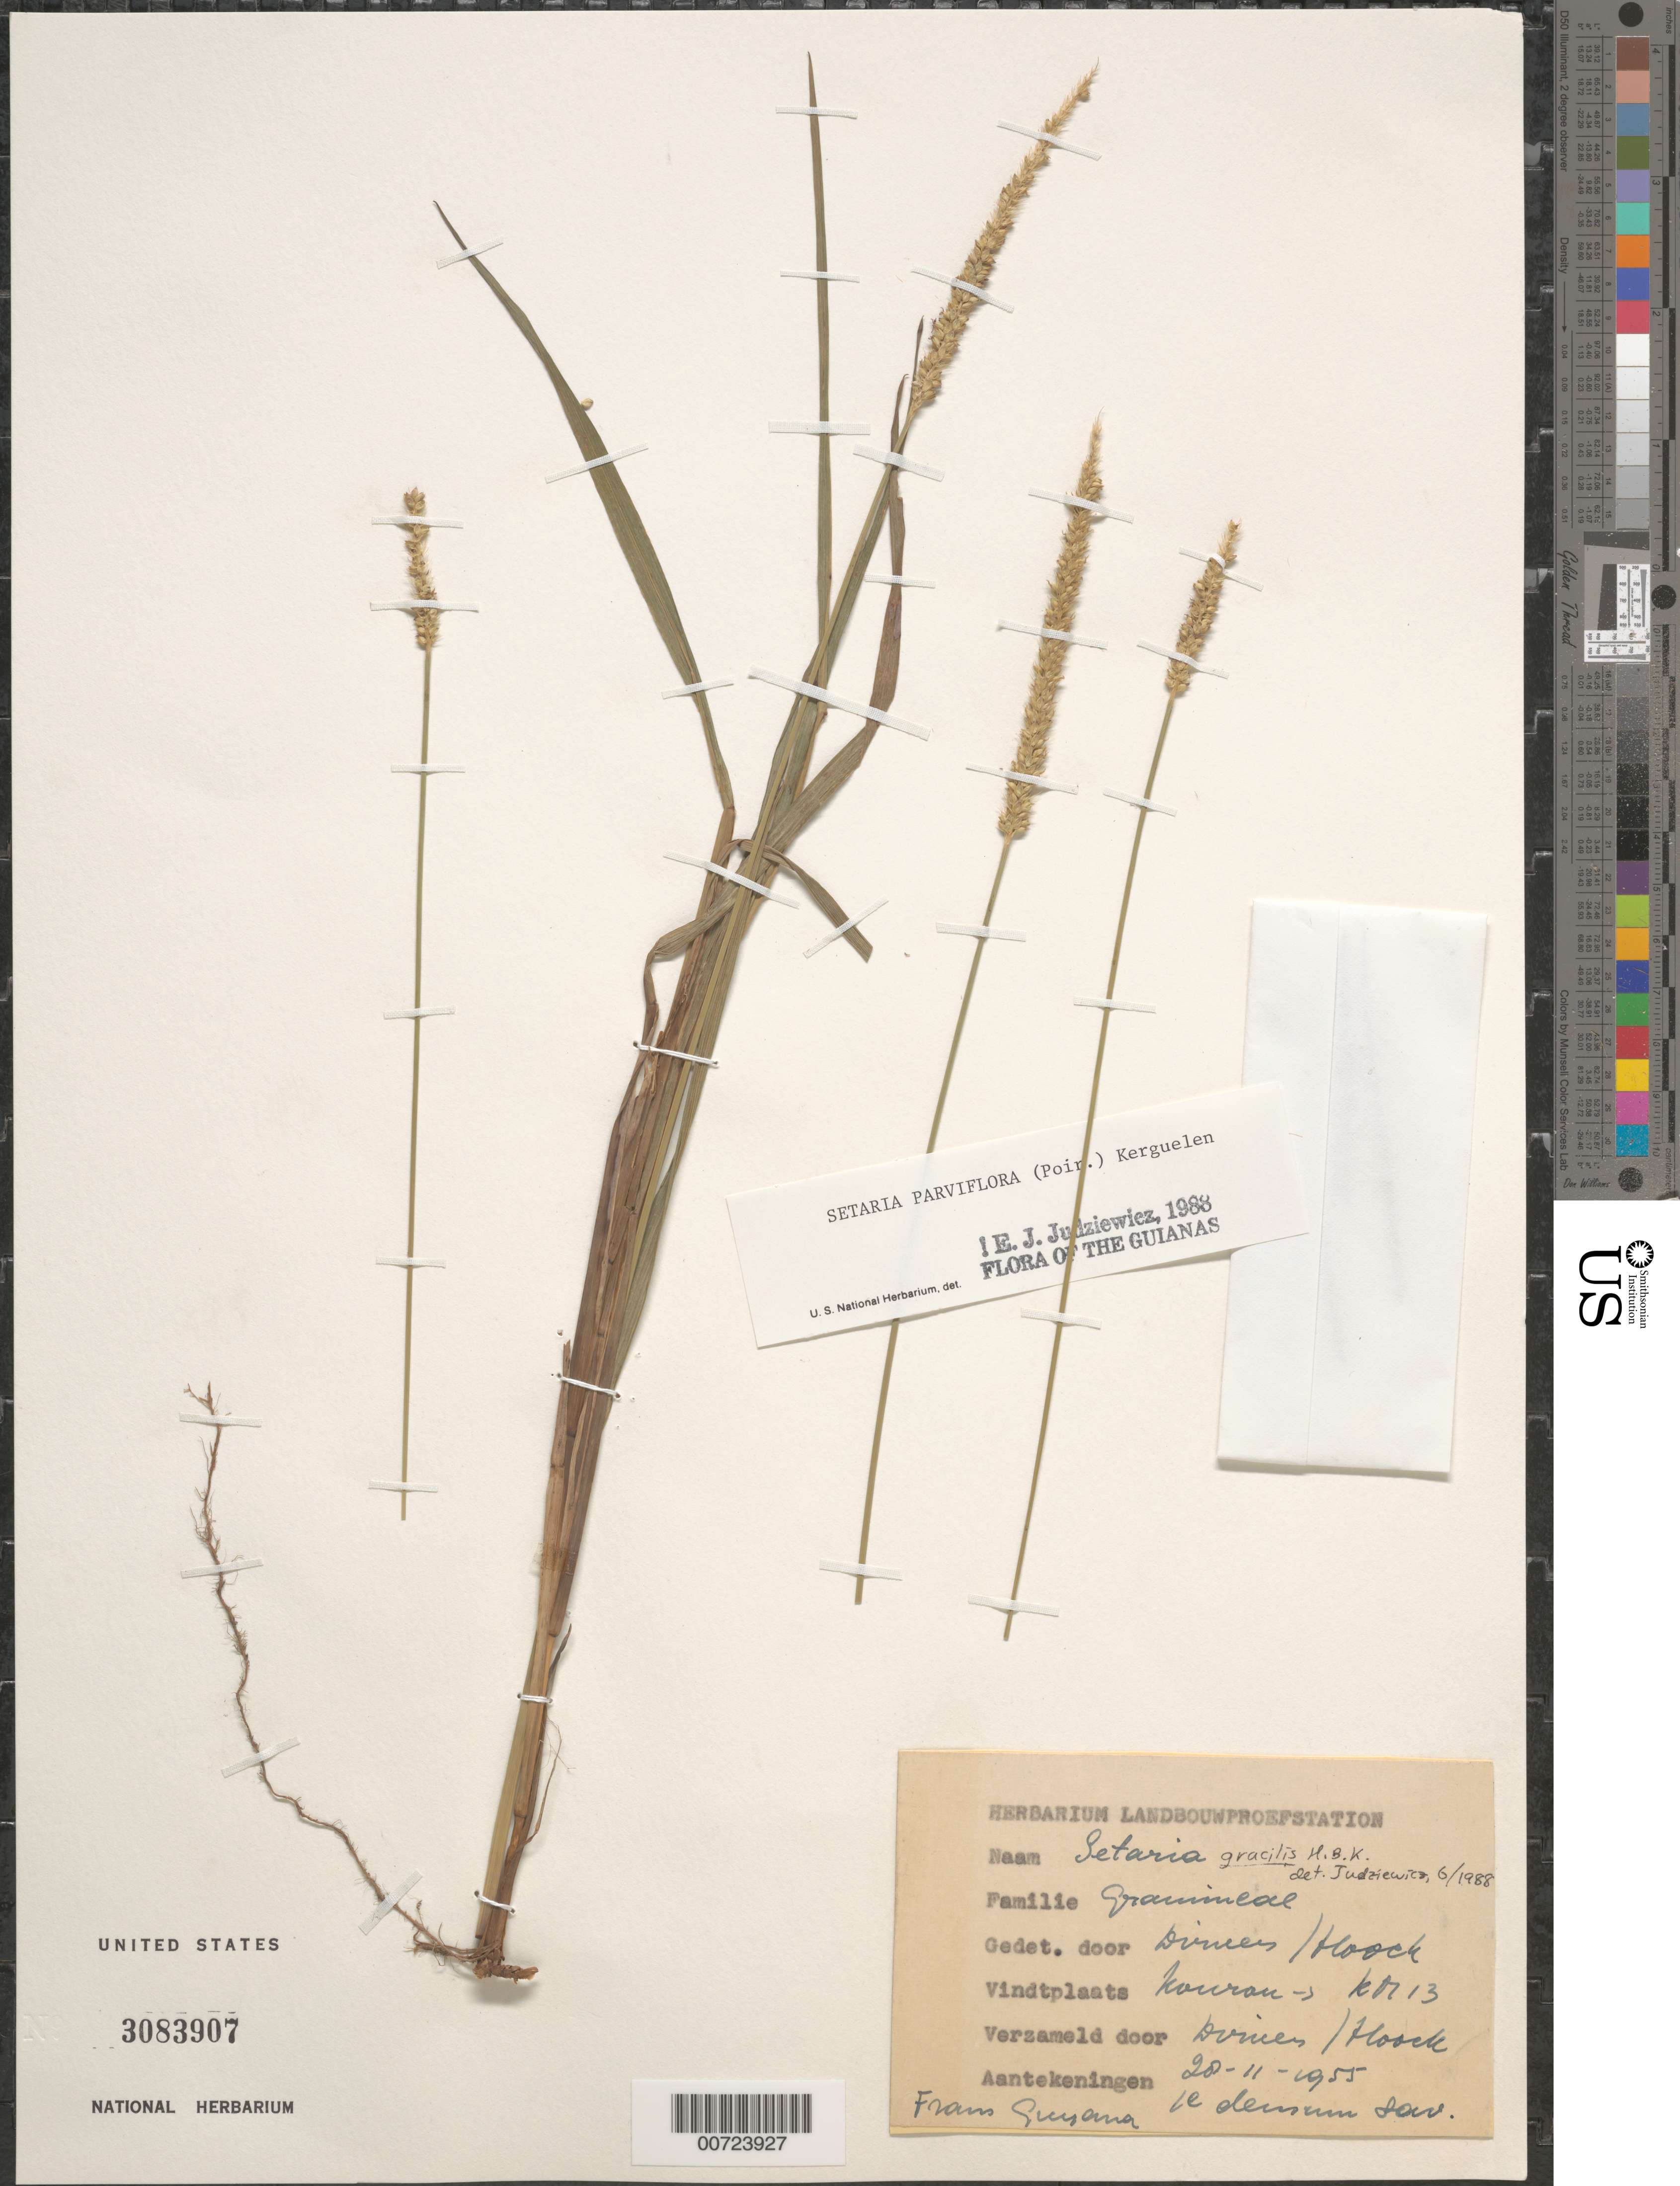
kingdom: Plantae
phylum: Tracheophyta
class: Liliopsida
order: Poales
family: Poaceae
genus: Setaria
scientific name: Setaria parviflora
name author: (Poir.) Kerguélen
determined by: Judziewicz, E. J.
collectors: J. Dirven & J. Hoock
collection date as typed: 28-Nov-55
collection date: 1955-11-28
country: French Guiana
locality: Kourou, km 13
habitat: Le densum sav.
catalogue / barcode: US 3083907